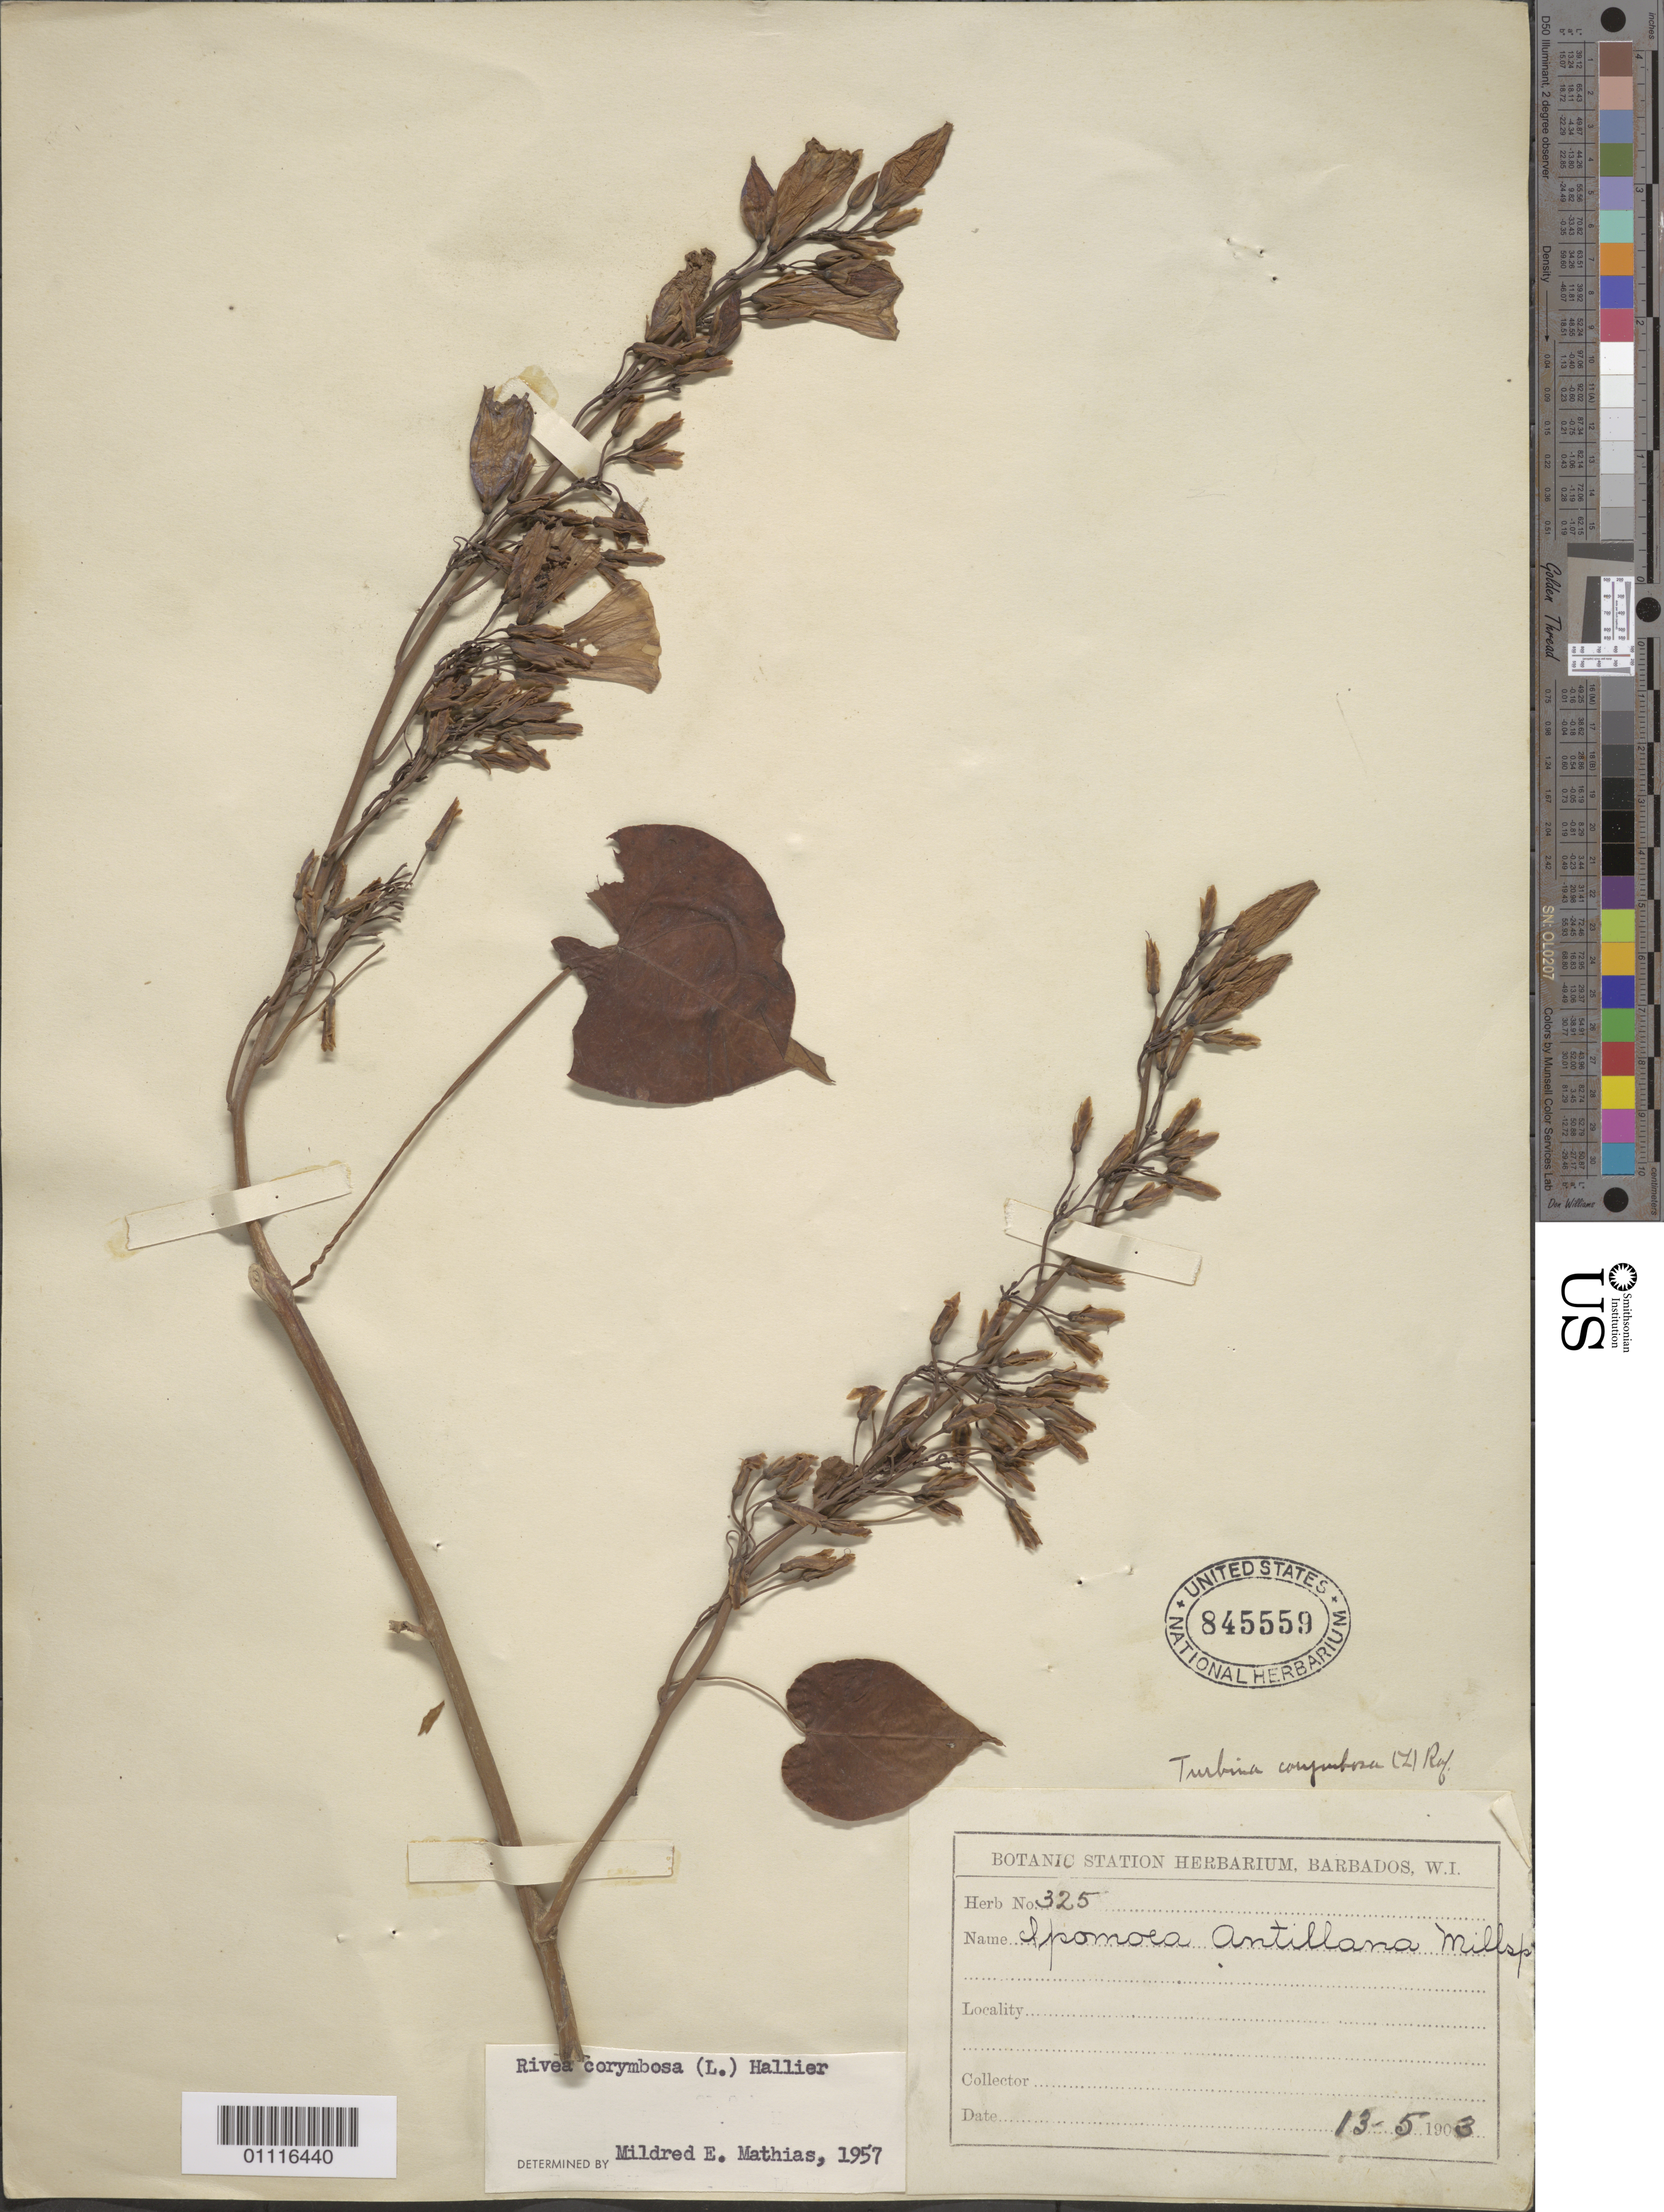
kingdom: Plantae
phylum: Tracheophyta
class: Magnoliopsida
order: Solanales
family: Convolvulaceae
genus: Turbina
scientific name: Turbina corymbosa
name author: (L.) Raf.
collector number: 325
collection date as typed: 13 May 1903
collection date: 1903-05-13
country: Barbados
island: Barbados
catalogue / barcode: US 845559